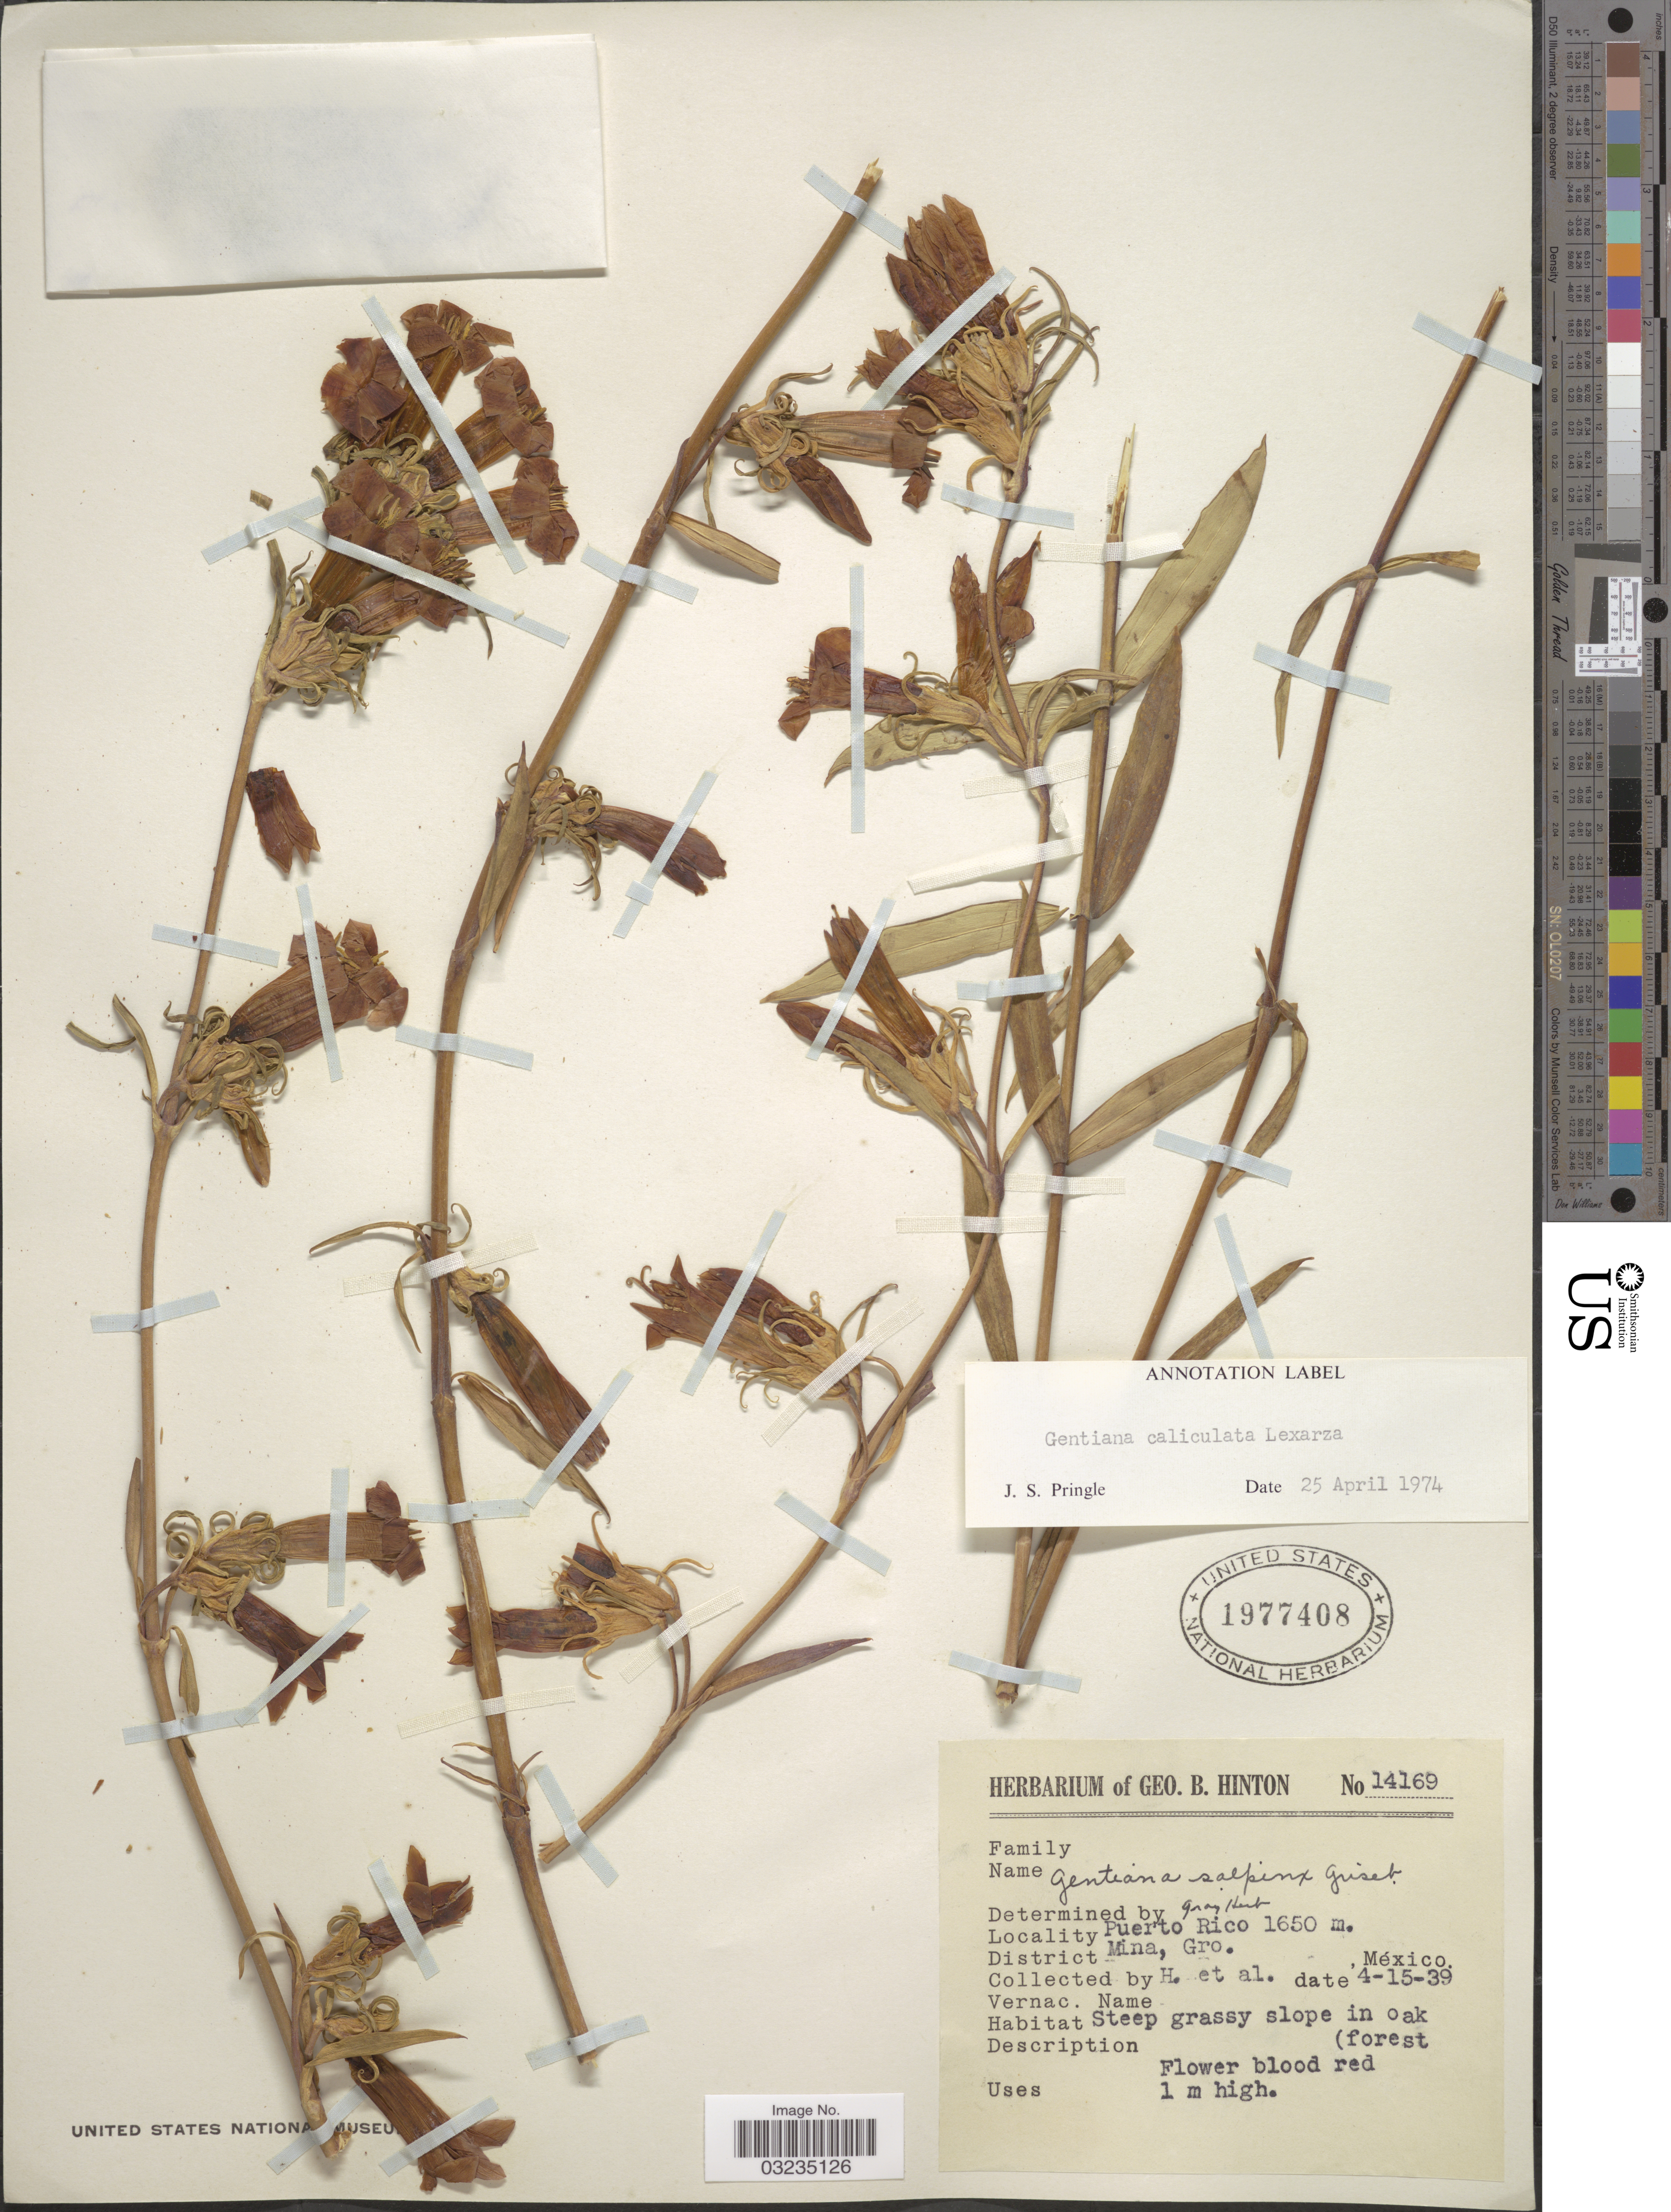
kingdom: Plantae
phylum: Tracheophyta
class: Magnoliopsida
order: Gentianales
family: Gentianaceae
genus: Gentiana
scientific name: Gentiana caliculata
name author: Lex.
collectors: G. B. Hinton & et al.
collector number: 14169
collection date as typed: Transcribed d/m/y: 15/4/39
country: Mexico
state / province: Guerrero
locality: Puerto Rico. District Mina, Gro.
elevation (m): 1650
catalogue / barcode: US 1977408